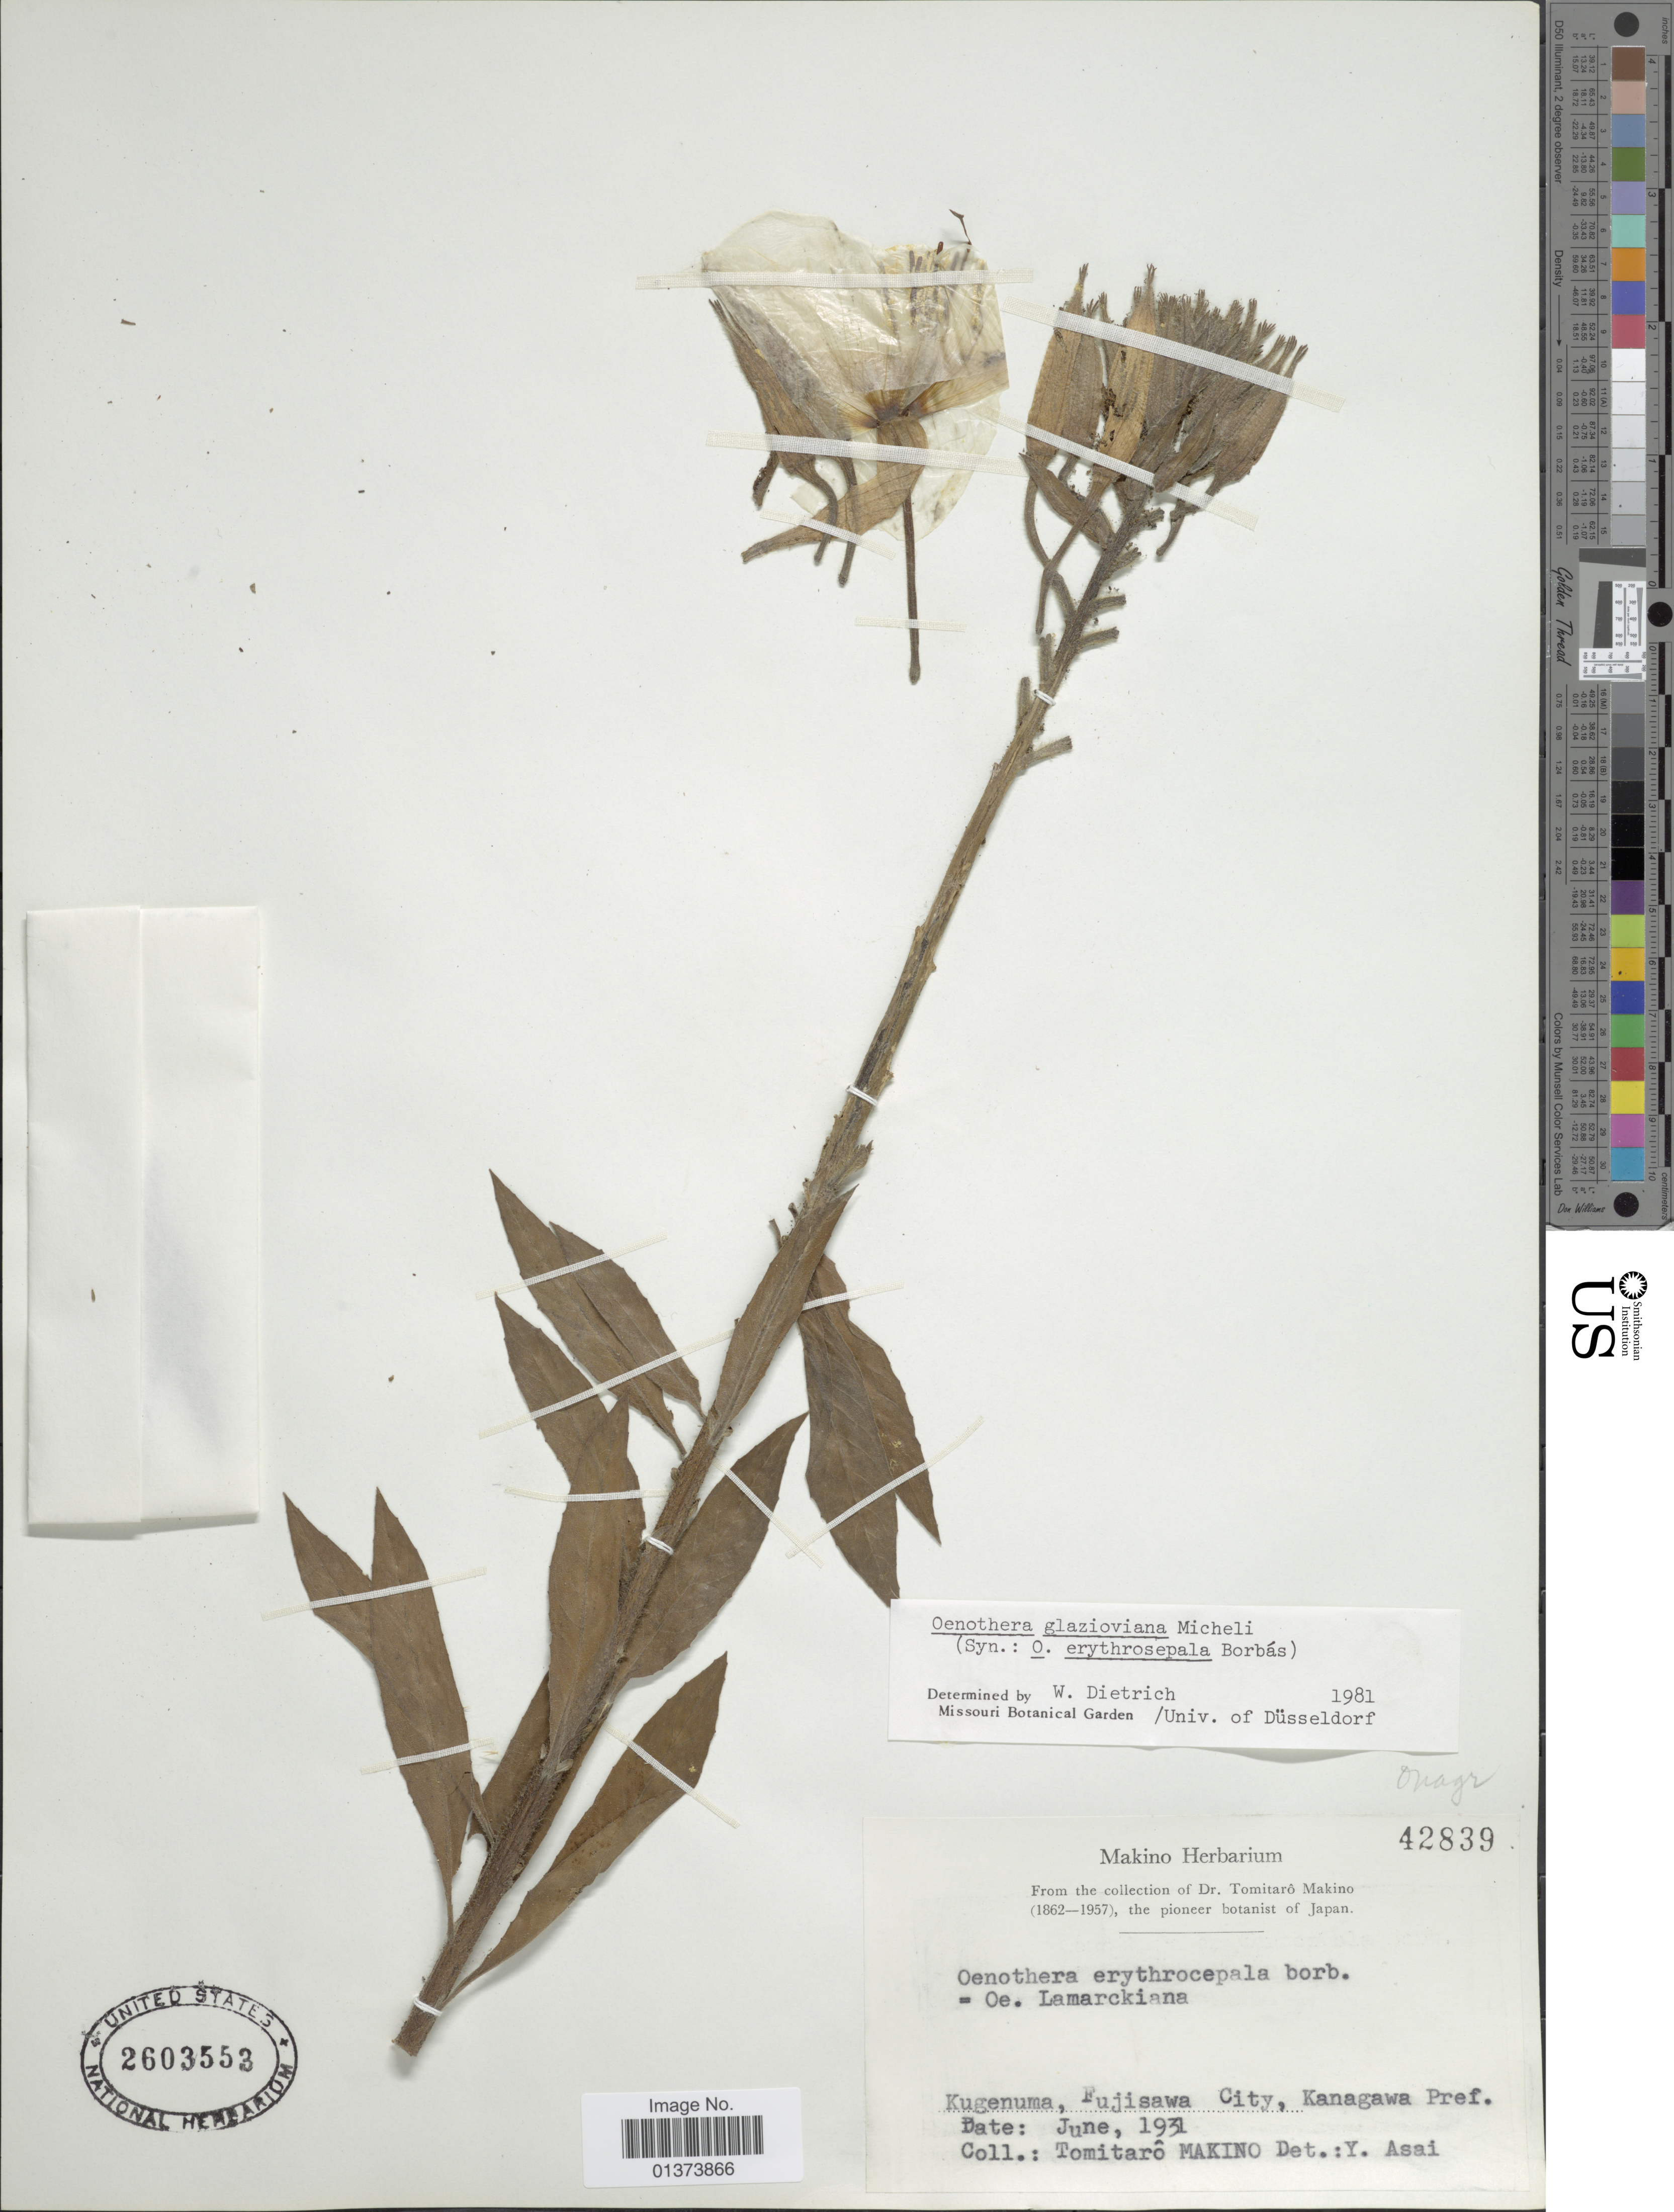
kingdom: Plantae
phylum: Tracheophyta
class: Magnoliopsida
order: Myrtales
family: Onagraceae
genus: Oenothera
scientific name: Oenothera glazioviana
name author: Micheli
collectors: T. Makino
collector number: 42839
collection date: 1931-06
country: Japan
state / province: Kanagawa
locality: Kugenuma, Fujisawa City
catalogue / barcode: US 2603553